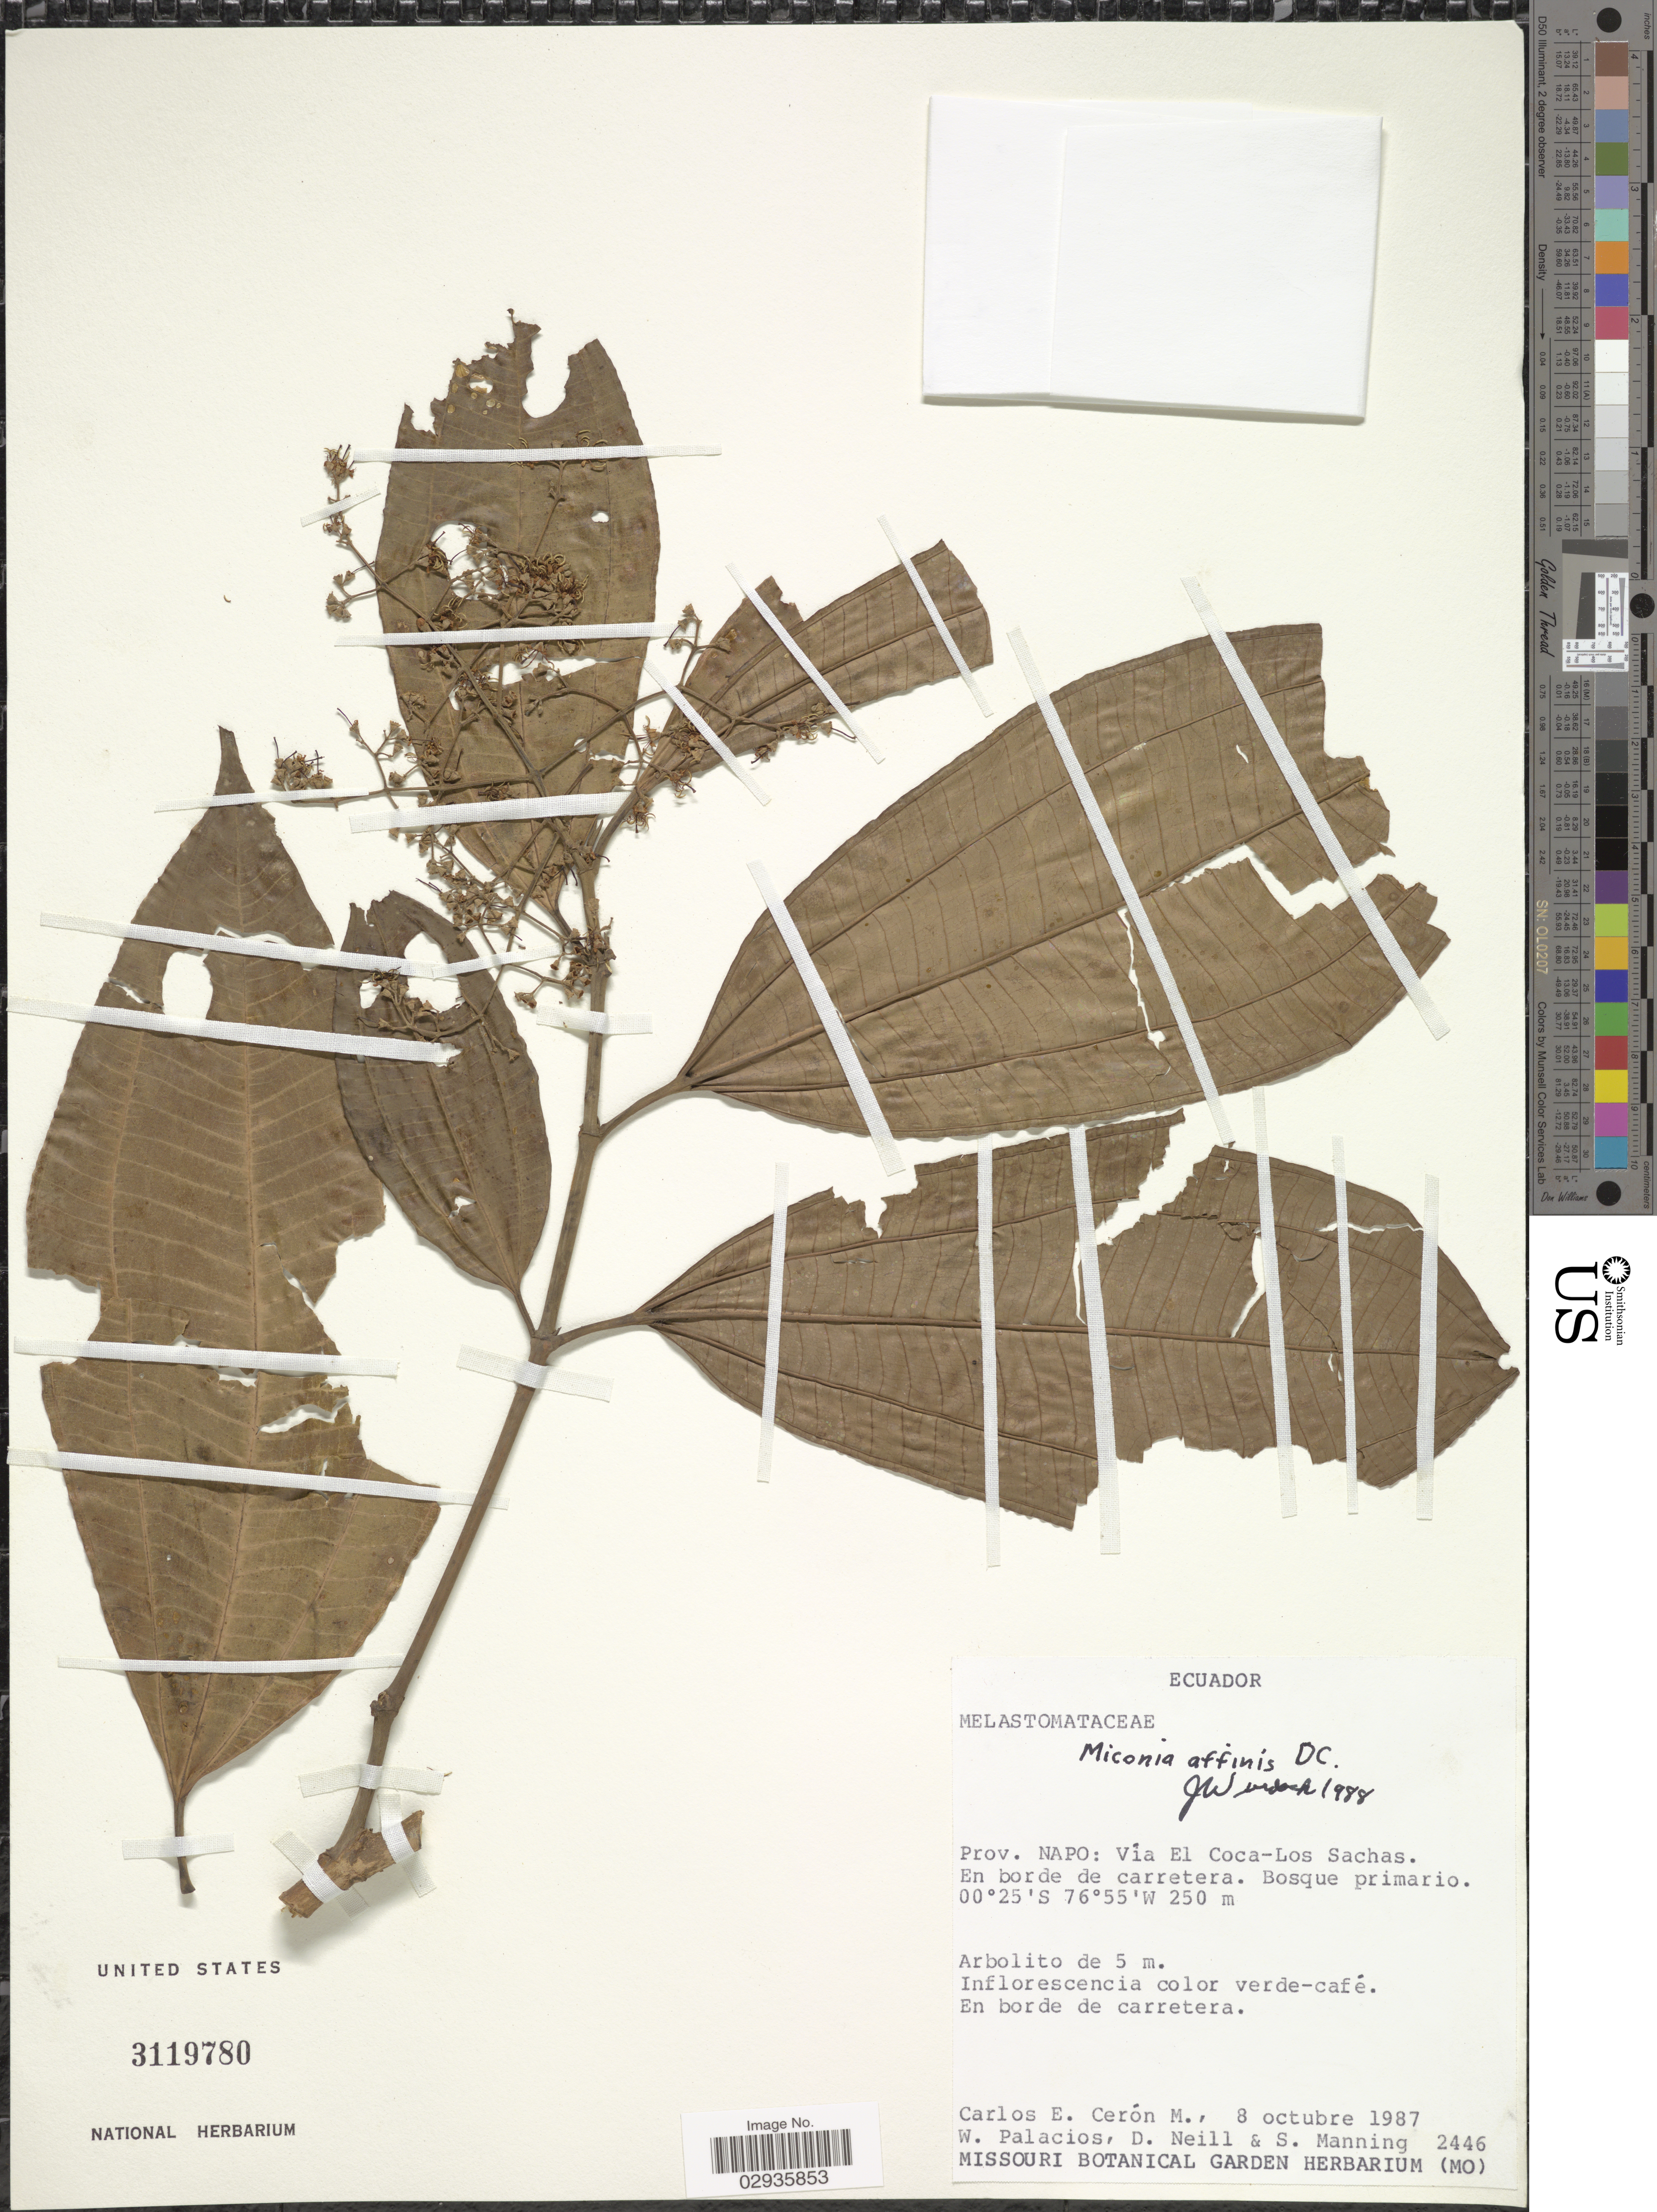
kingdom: Plantae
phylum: Tracheophyta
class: Magnoliopsida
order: Myrtales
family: Melastomataceae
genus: Miconia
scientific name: Miconia affinis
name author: DC.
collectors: C. E. Cerón M., W. Palacios, D. Neill & S. Manning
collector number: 2446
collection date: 1987-10-08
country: Ecuador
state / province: Napo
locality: Vía El Coca-Las Sachas.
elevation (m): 250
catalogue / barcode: US 3119780